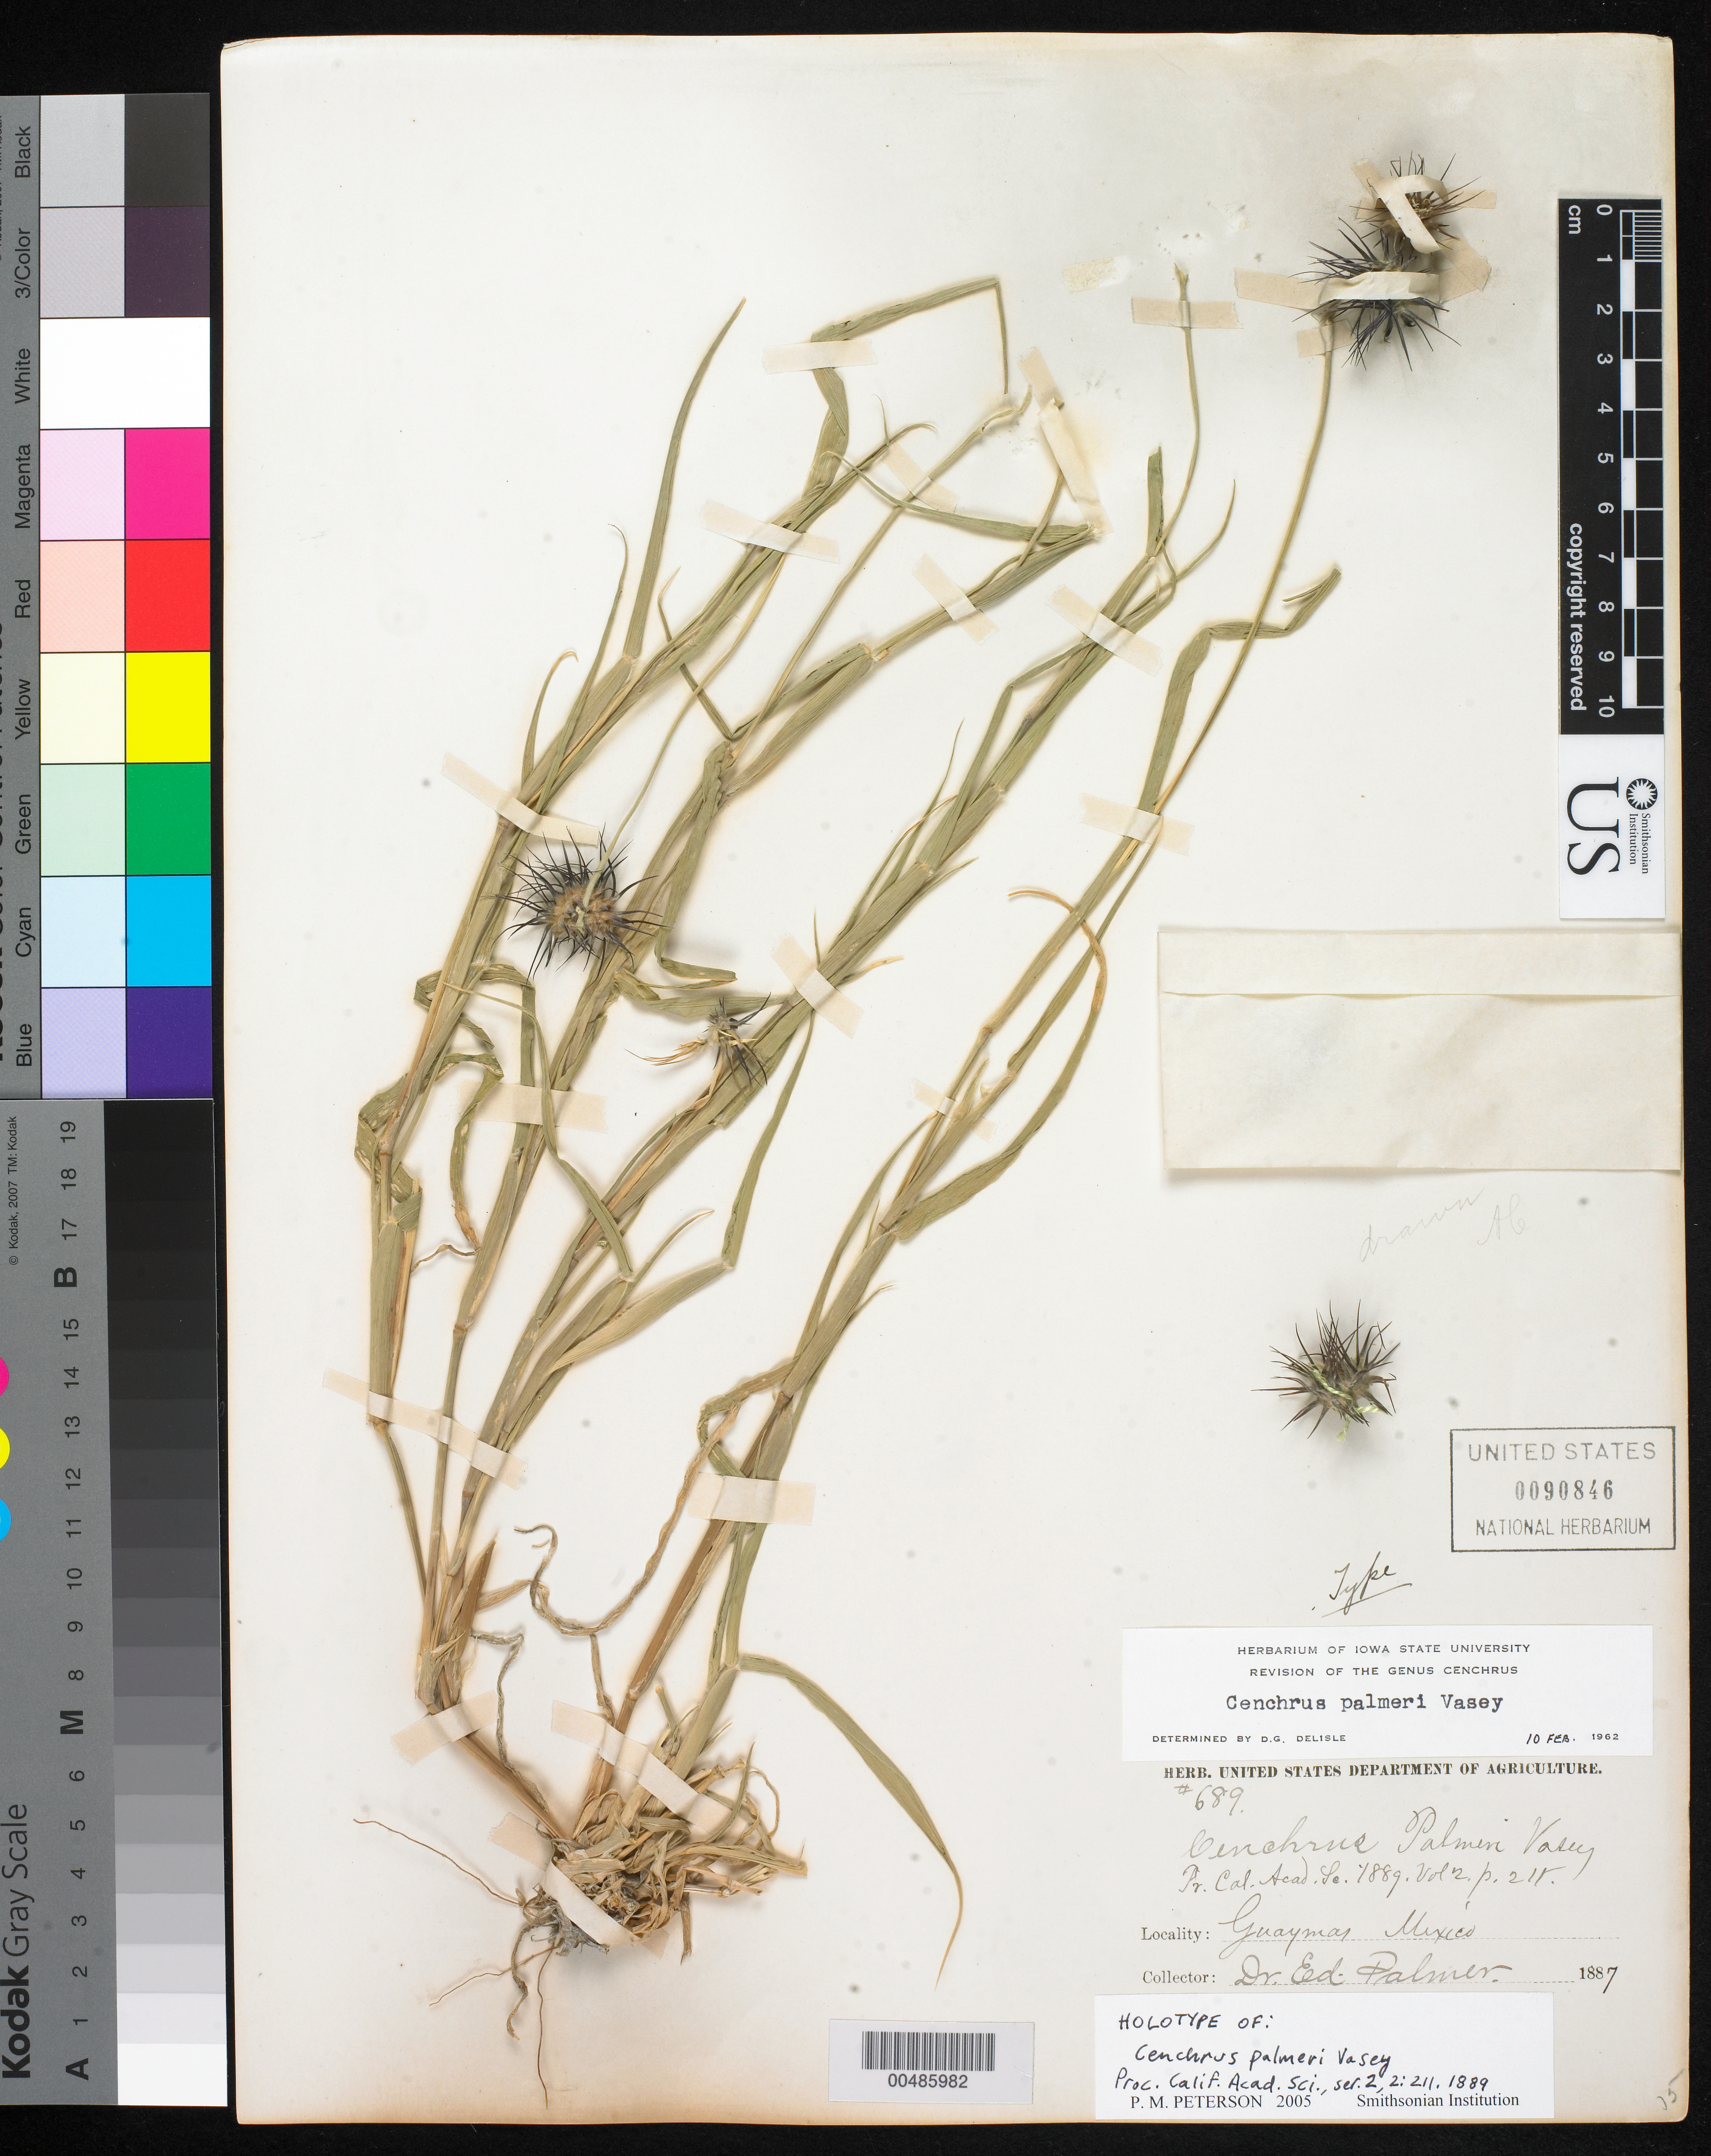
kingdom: Plantae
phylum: Tracheophyta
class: Liliopsida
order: Poales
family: Poaceae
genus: Cenchrus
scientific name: Cenchrus palmeri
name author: Vasey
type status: Holotype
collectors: E. Palmer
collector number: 689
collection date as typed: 1887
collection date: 1887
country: Mexico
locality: Guaymas.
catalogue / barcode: US 90846